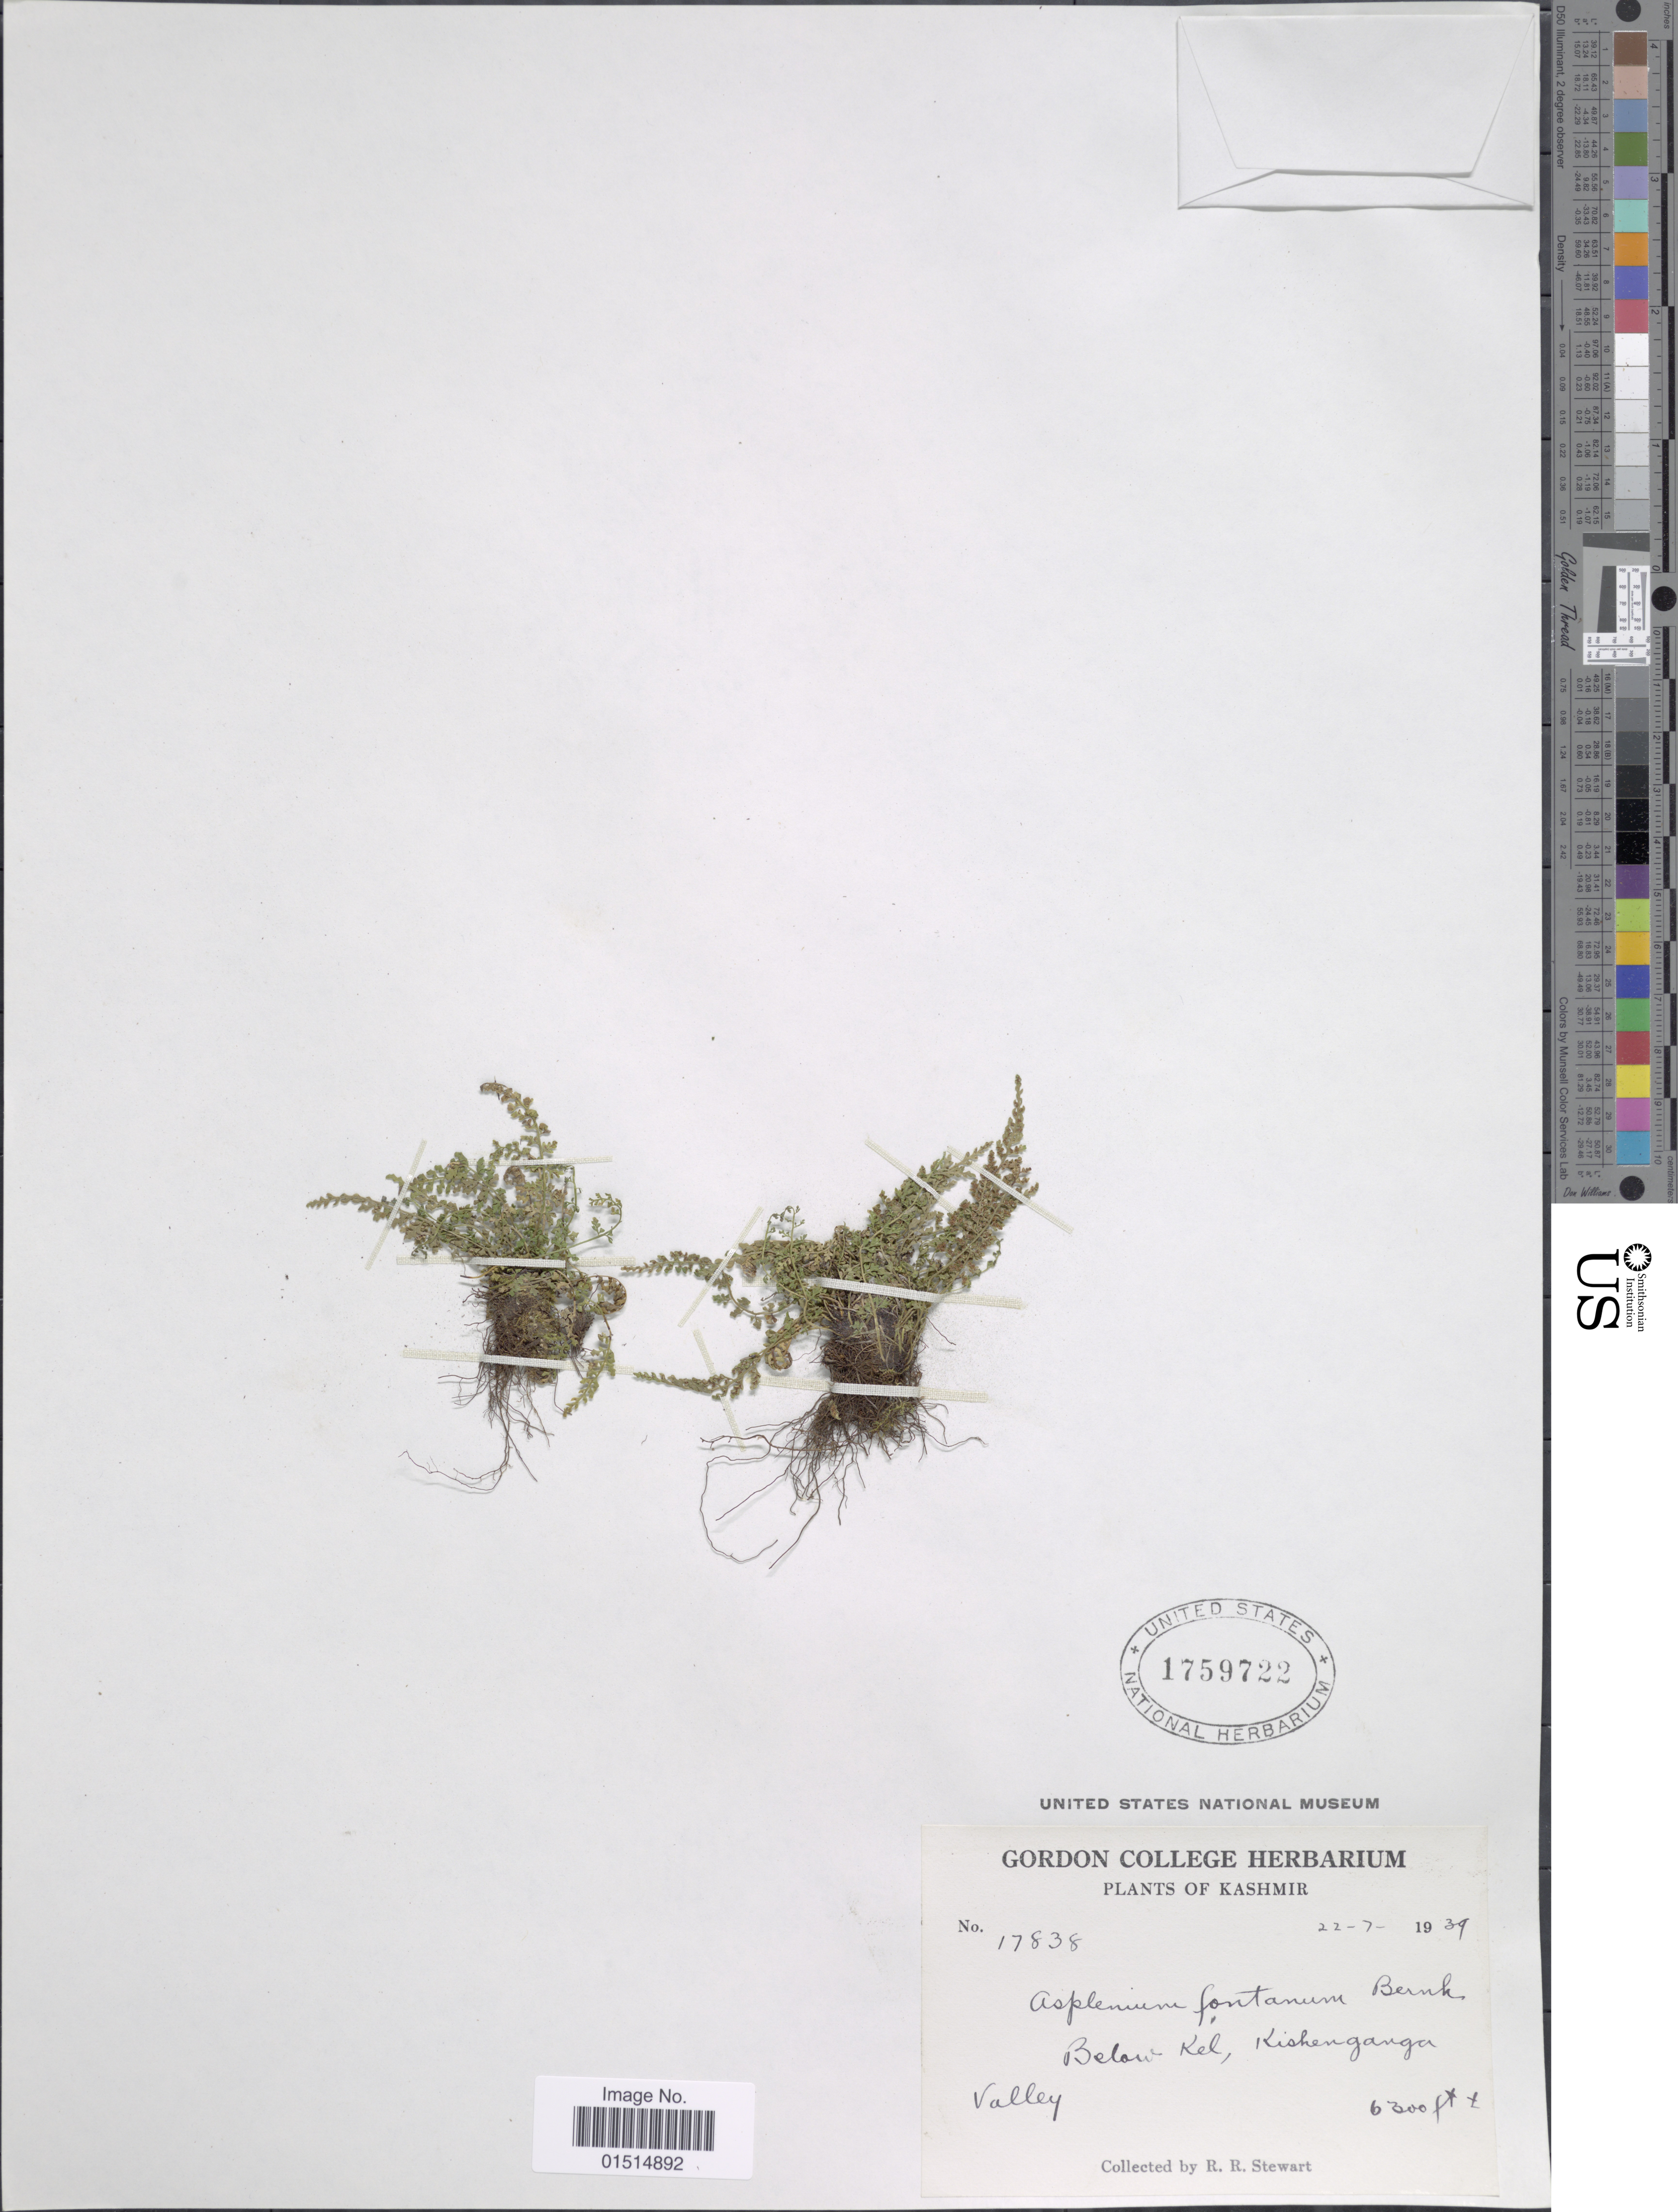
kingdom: Plantae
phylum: Tracheophyta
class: Polypodiopsida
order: Polypodiales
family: Aspleniaceae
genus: Asplenium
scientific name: Asplenium fontanum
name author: (L.) Bernh.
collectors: R. R. Stewart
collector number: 17838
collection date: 1939-07-22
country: India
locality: Kashmir, Below Kel, Kishenhanga Valley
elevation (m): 1920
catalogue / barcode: US 1759722